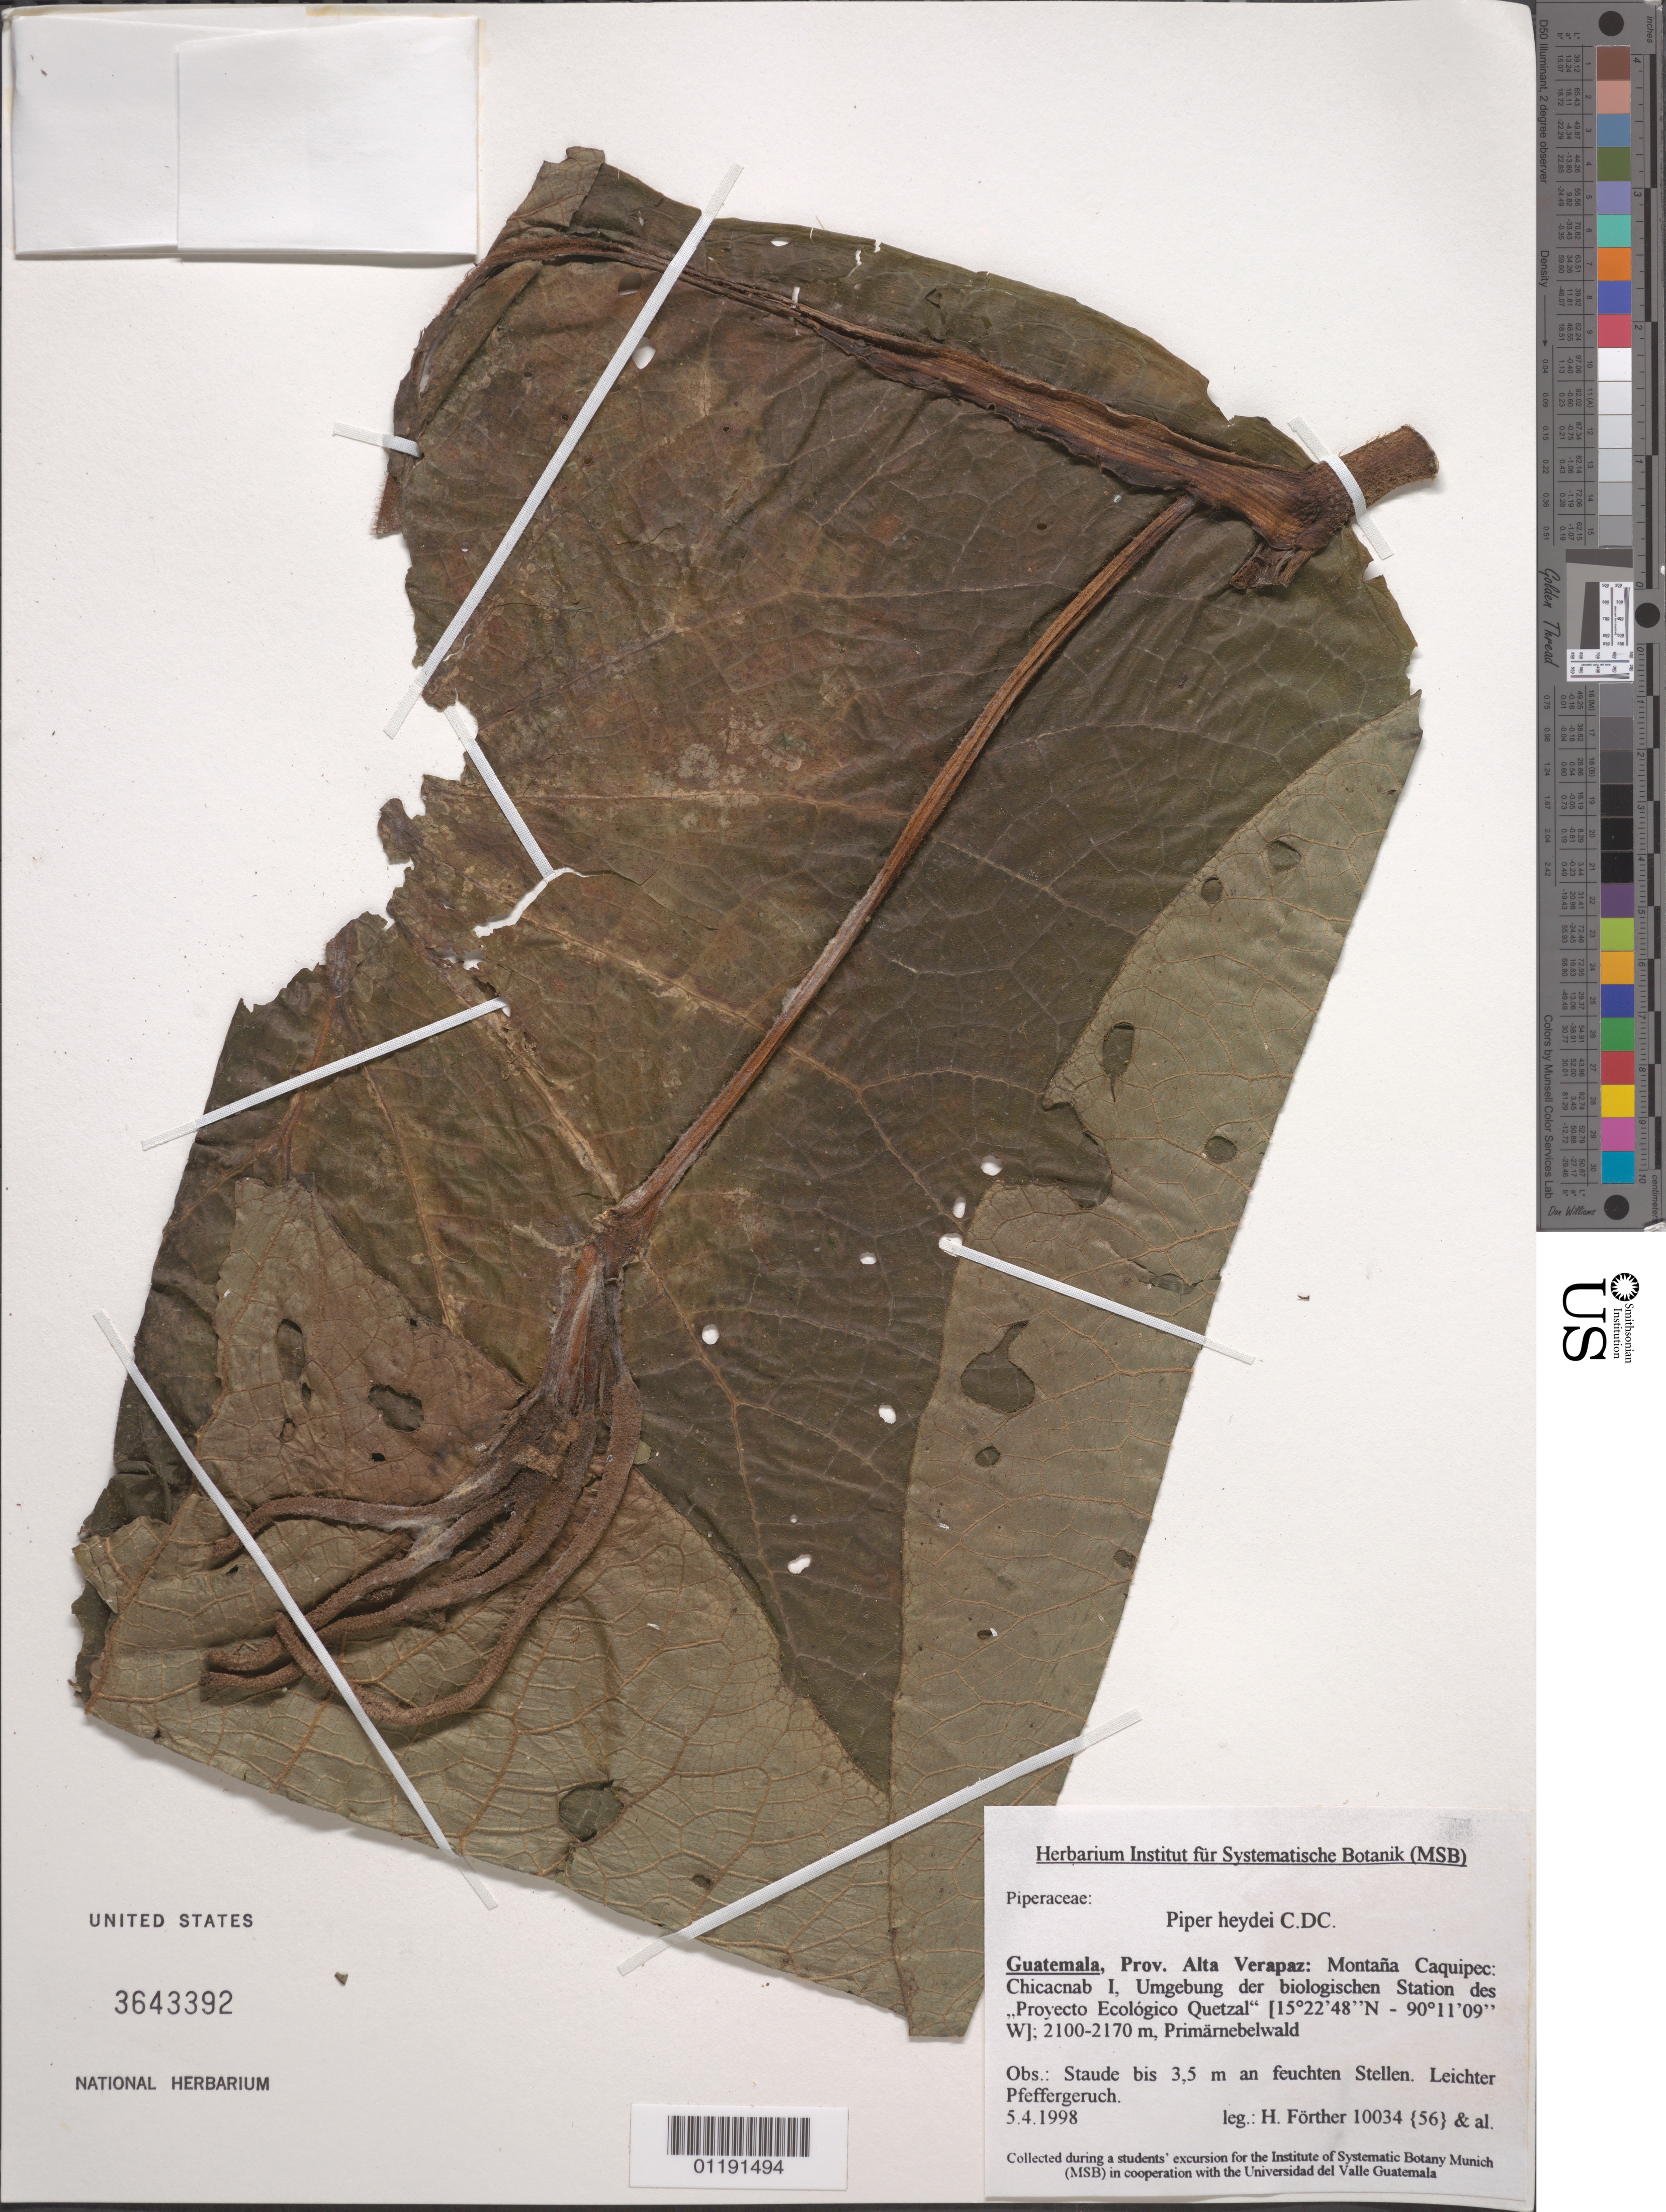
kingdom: Plantae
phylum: Tracheophyta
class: Magnoliopsida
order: Piperales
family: Piperaceae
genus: Piper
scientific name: Piper heydei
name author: C. DC.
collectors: H. Fôrther et al.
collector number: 10034 {56}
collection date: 1998-04-05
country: Guatemala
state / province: Alta Verapaz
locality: Montaña Caquipec: Chicacnab I, around the Biological Station of "Proyecto Ecológico Quetzal."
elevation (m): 2100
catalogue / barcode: US 3643392